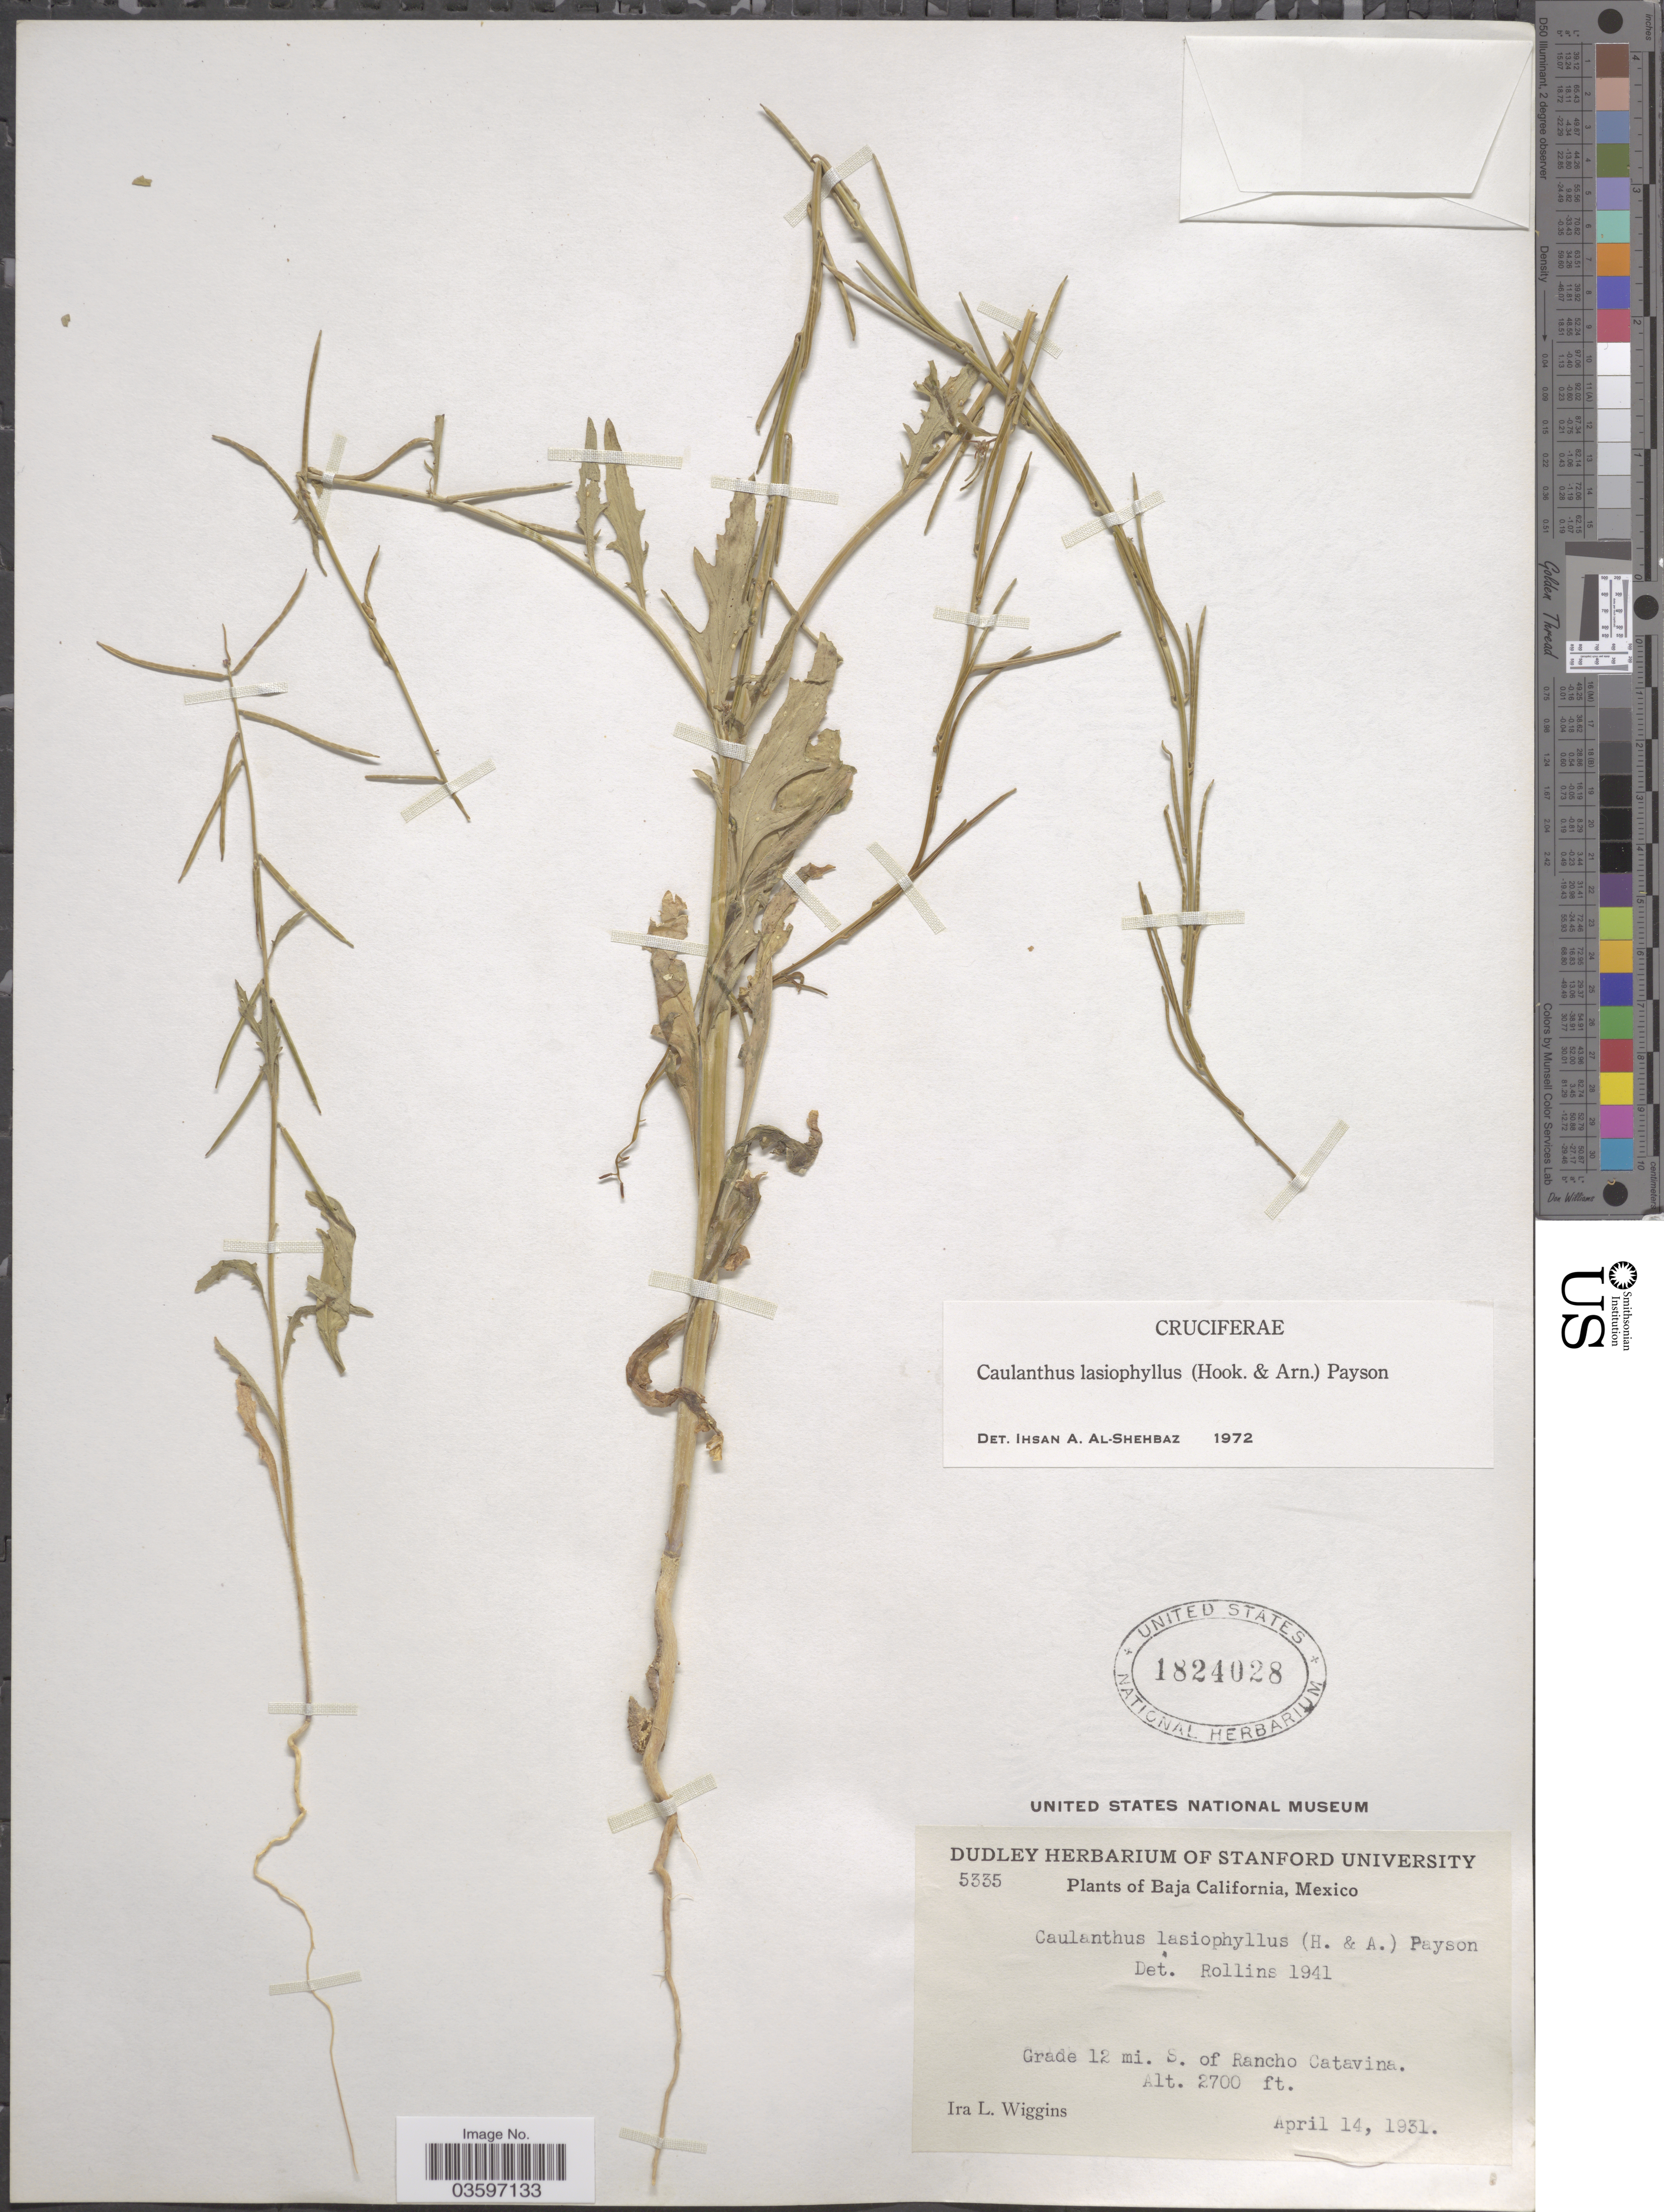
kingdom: Plantae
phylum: Tracheophyta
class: Magnoliopsida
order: Brassicales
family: Brassicaceae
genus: Caulanthus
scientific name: Caulanthus lasiophyllus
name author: (Hook. & Arn.) Payson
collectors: I. L. Wiggins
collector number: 5335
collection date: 1931-04-14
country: Mexico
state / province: Baja California Norte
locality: Grade 12 mi. S. of Rancho Catavina.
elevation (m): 823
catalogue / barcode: US 1824028